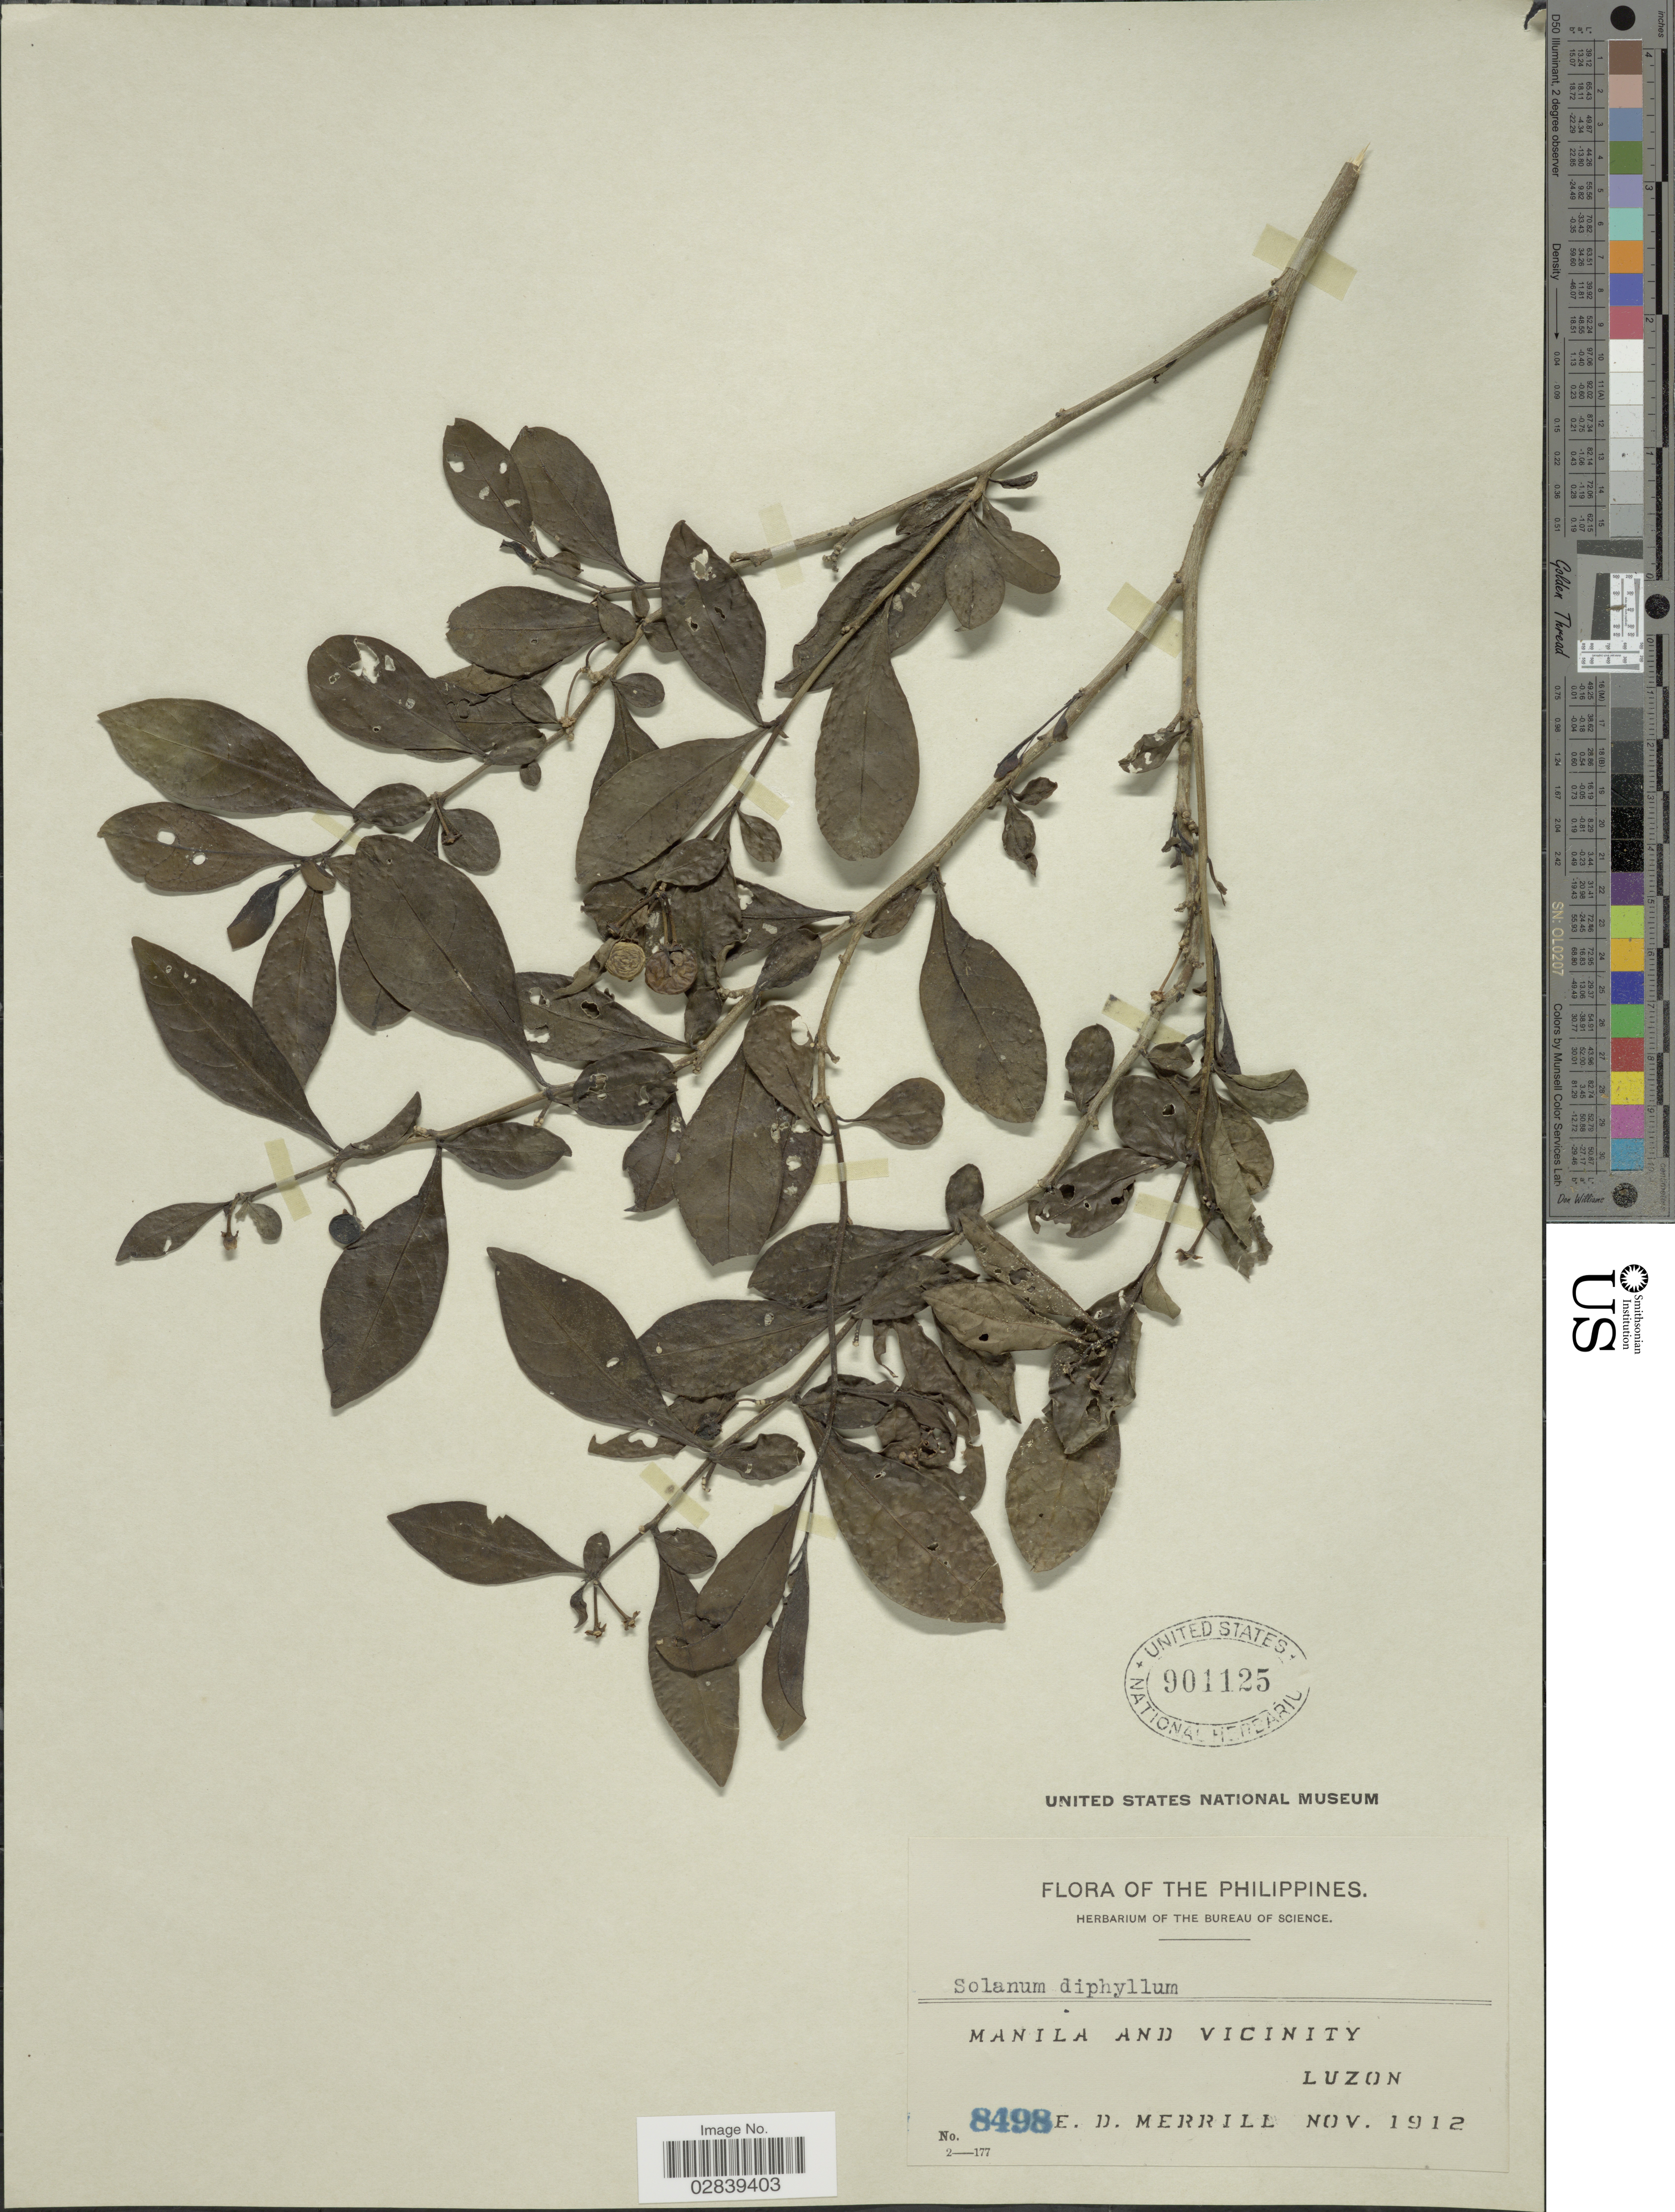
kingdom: Plantae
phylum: Tracheophyta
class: Magnoliopsida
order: Solanales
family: Solanaceae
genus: Solanum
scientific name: Solanum diphyllum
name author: L.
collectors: E. D. Merrill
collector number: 8498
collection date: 1912-11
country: Philippines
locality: Manila and vicinity, Luzon.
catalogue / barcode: US 901125